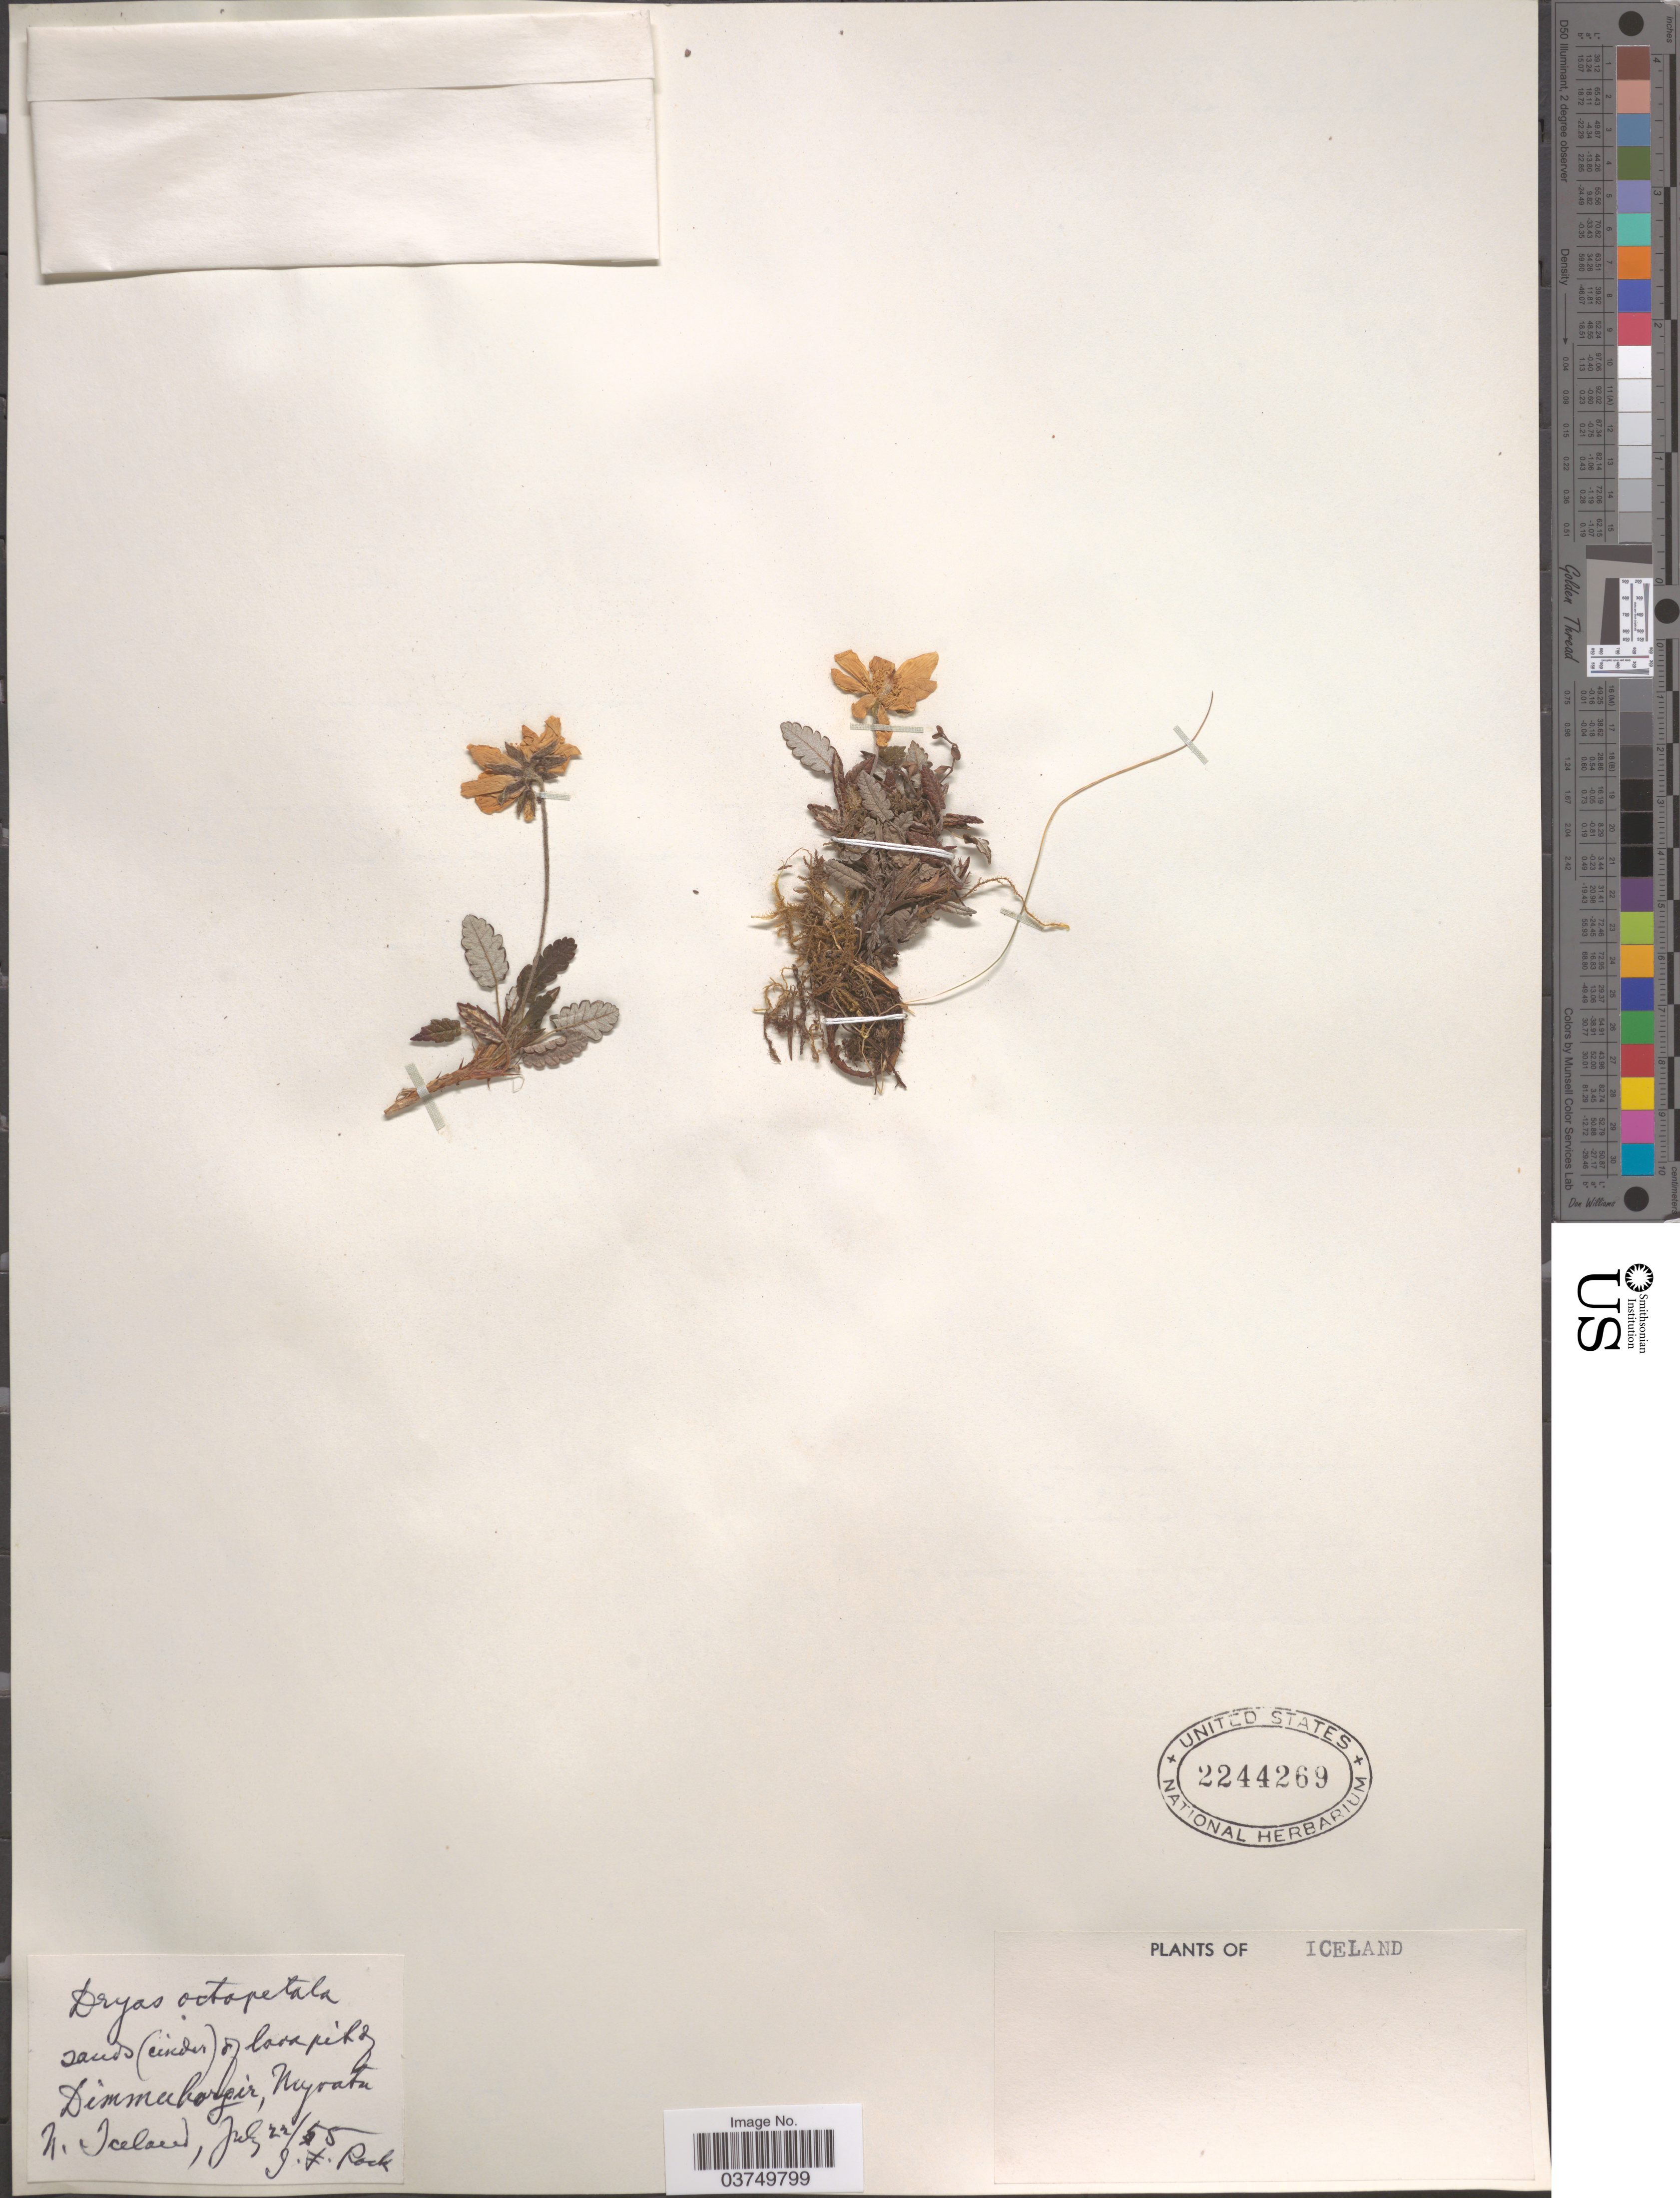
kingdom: Plantae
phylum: Tracheophyta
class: Magnoliopsida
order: Rosales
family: Rosaceae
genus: Dryas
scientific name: Dryas octopetala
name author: L.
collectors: J. Rock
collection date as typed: Transcribed d/m/y: 22/7/55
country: Iceland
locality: Dimmaborgir, Myrath, N. Iceland.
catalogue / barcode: US 2244269